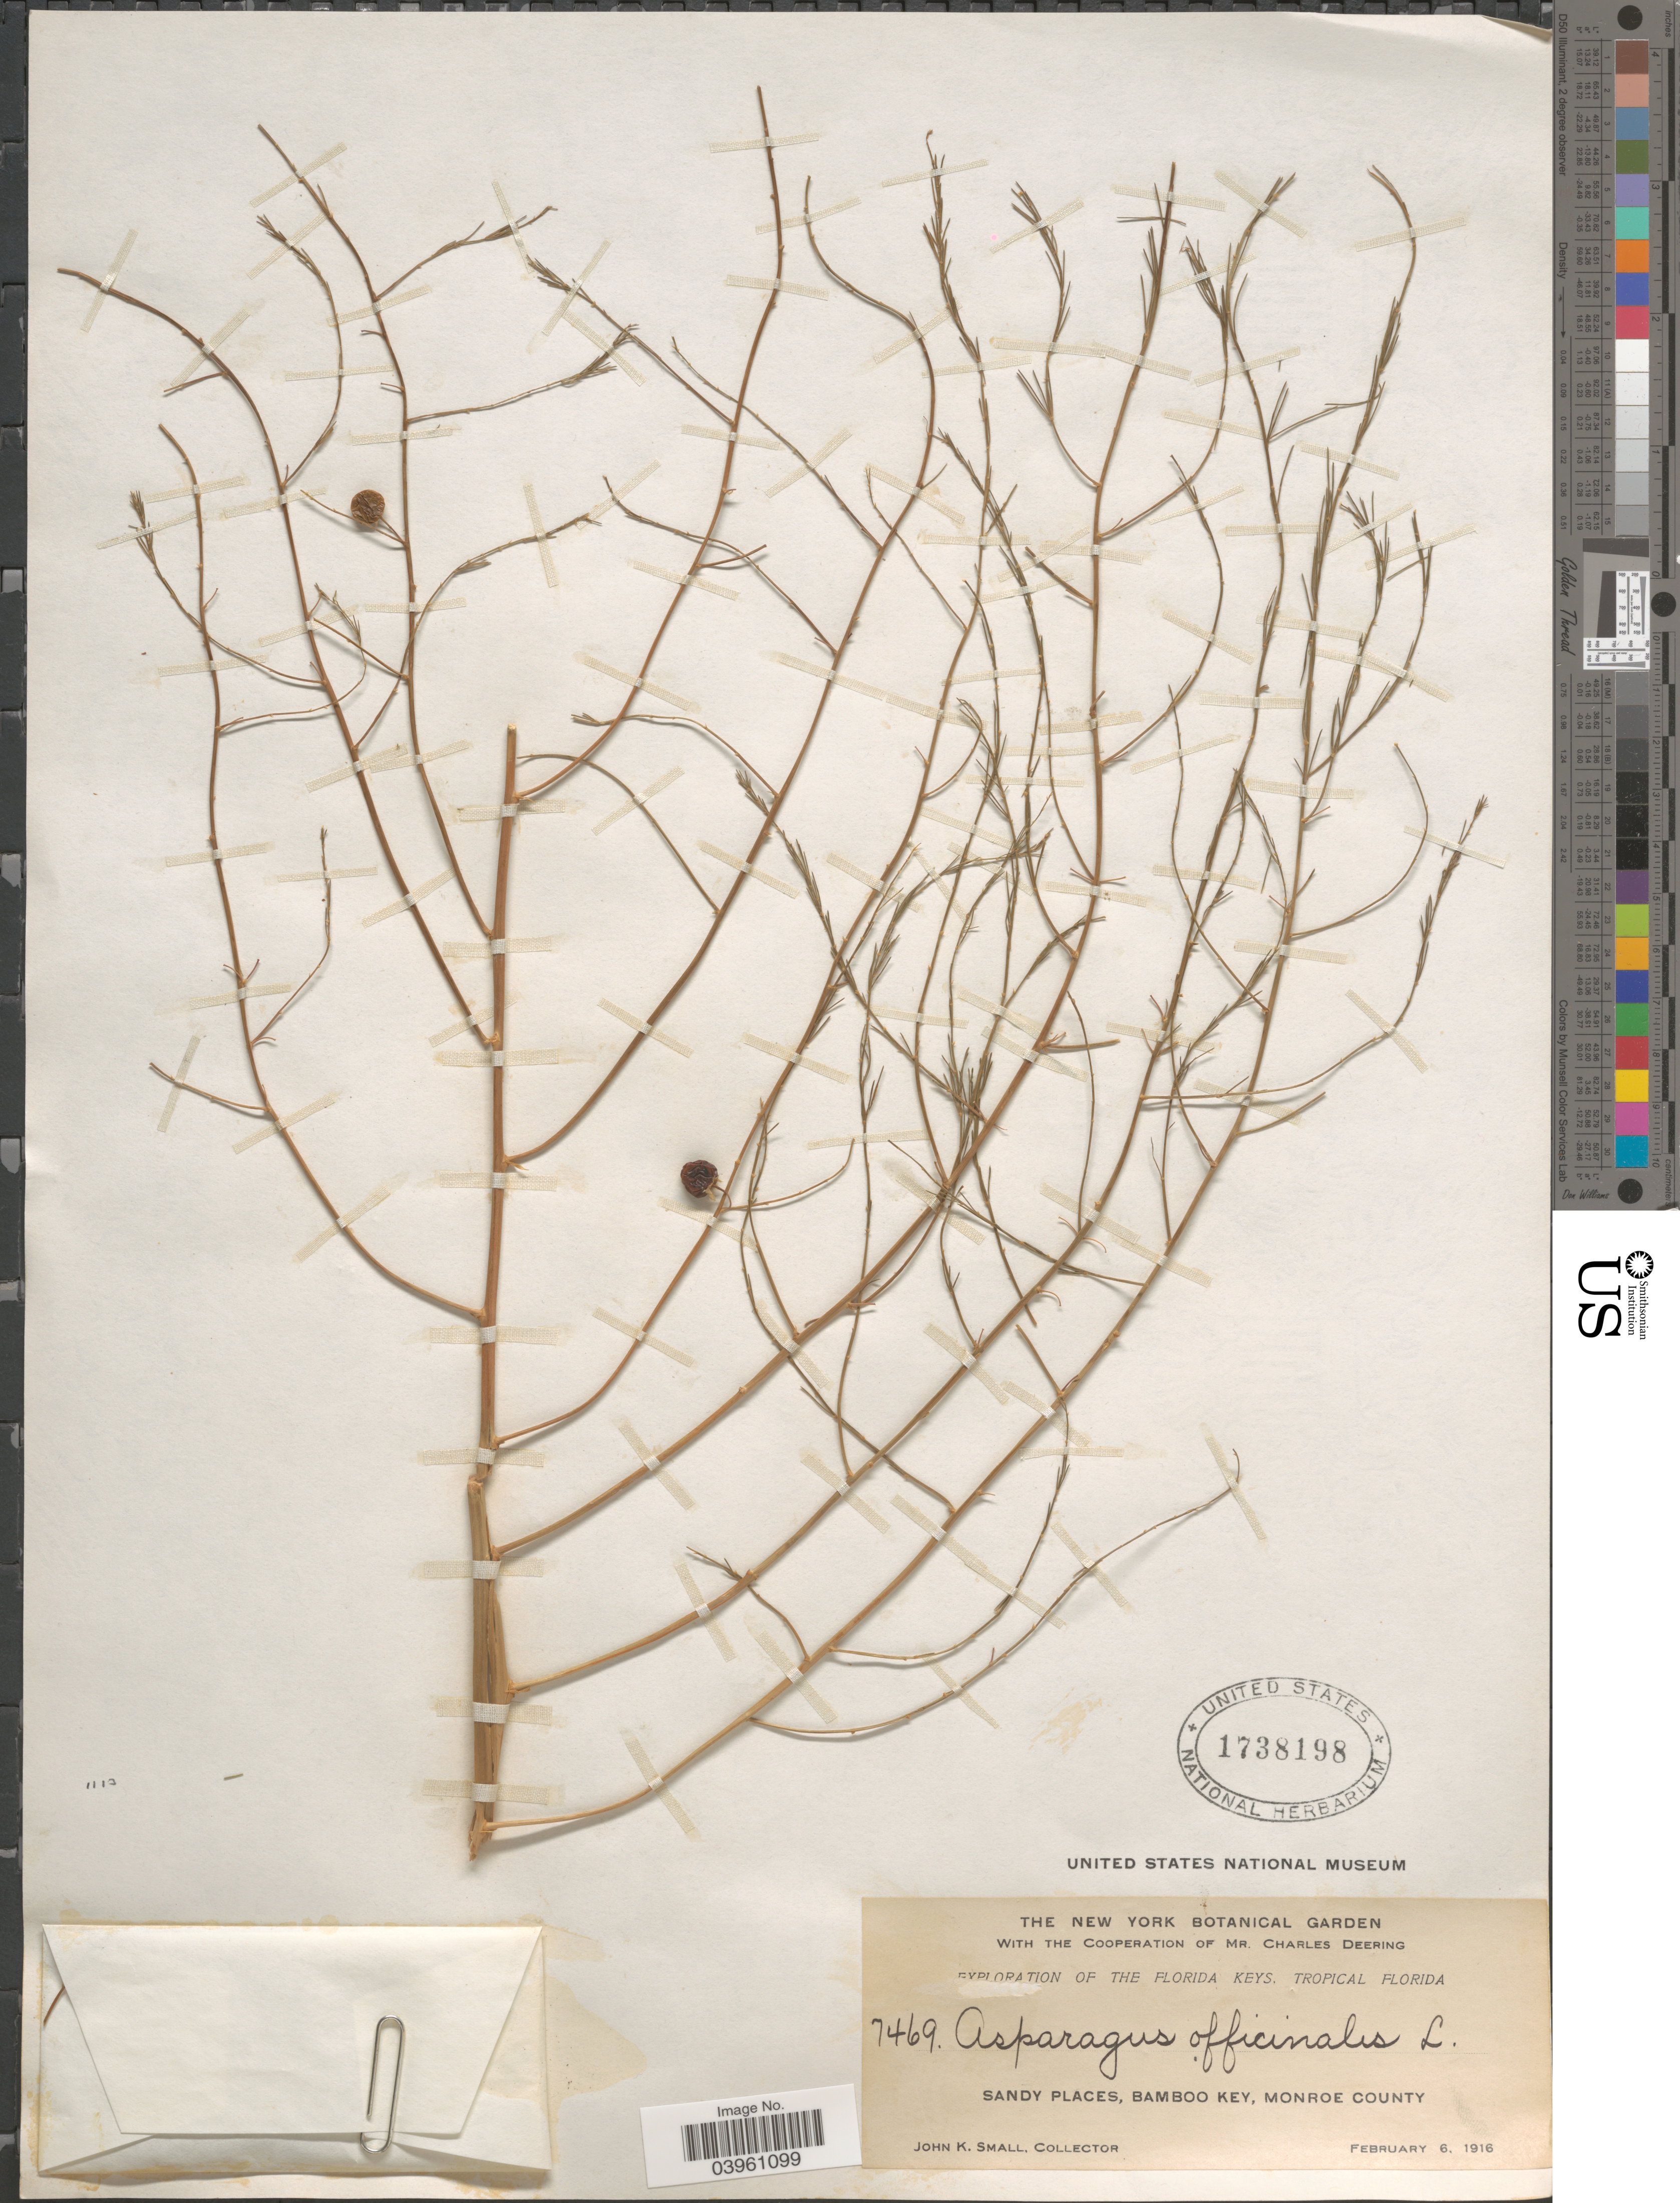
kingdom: Plantae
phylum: Tracheophyta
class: Liliopsida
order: Asparagales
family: Asparagaceae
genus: Asparagus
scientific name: Asparagus officinalis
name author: L.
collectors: J. K. Small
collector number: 7469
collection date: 1916-02-06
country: United States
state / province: Florida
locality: The Florida Keys, Tropical Florida. Sandy places, Bamboo Key, Monroe County.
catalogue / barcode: US 1738198